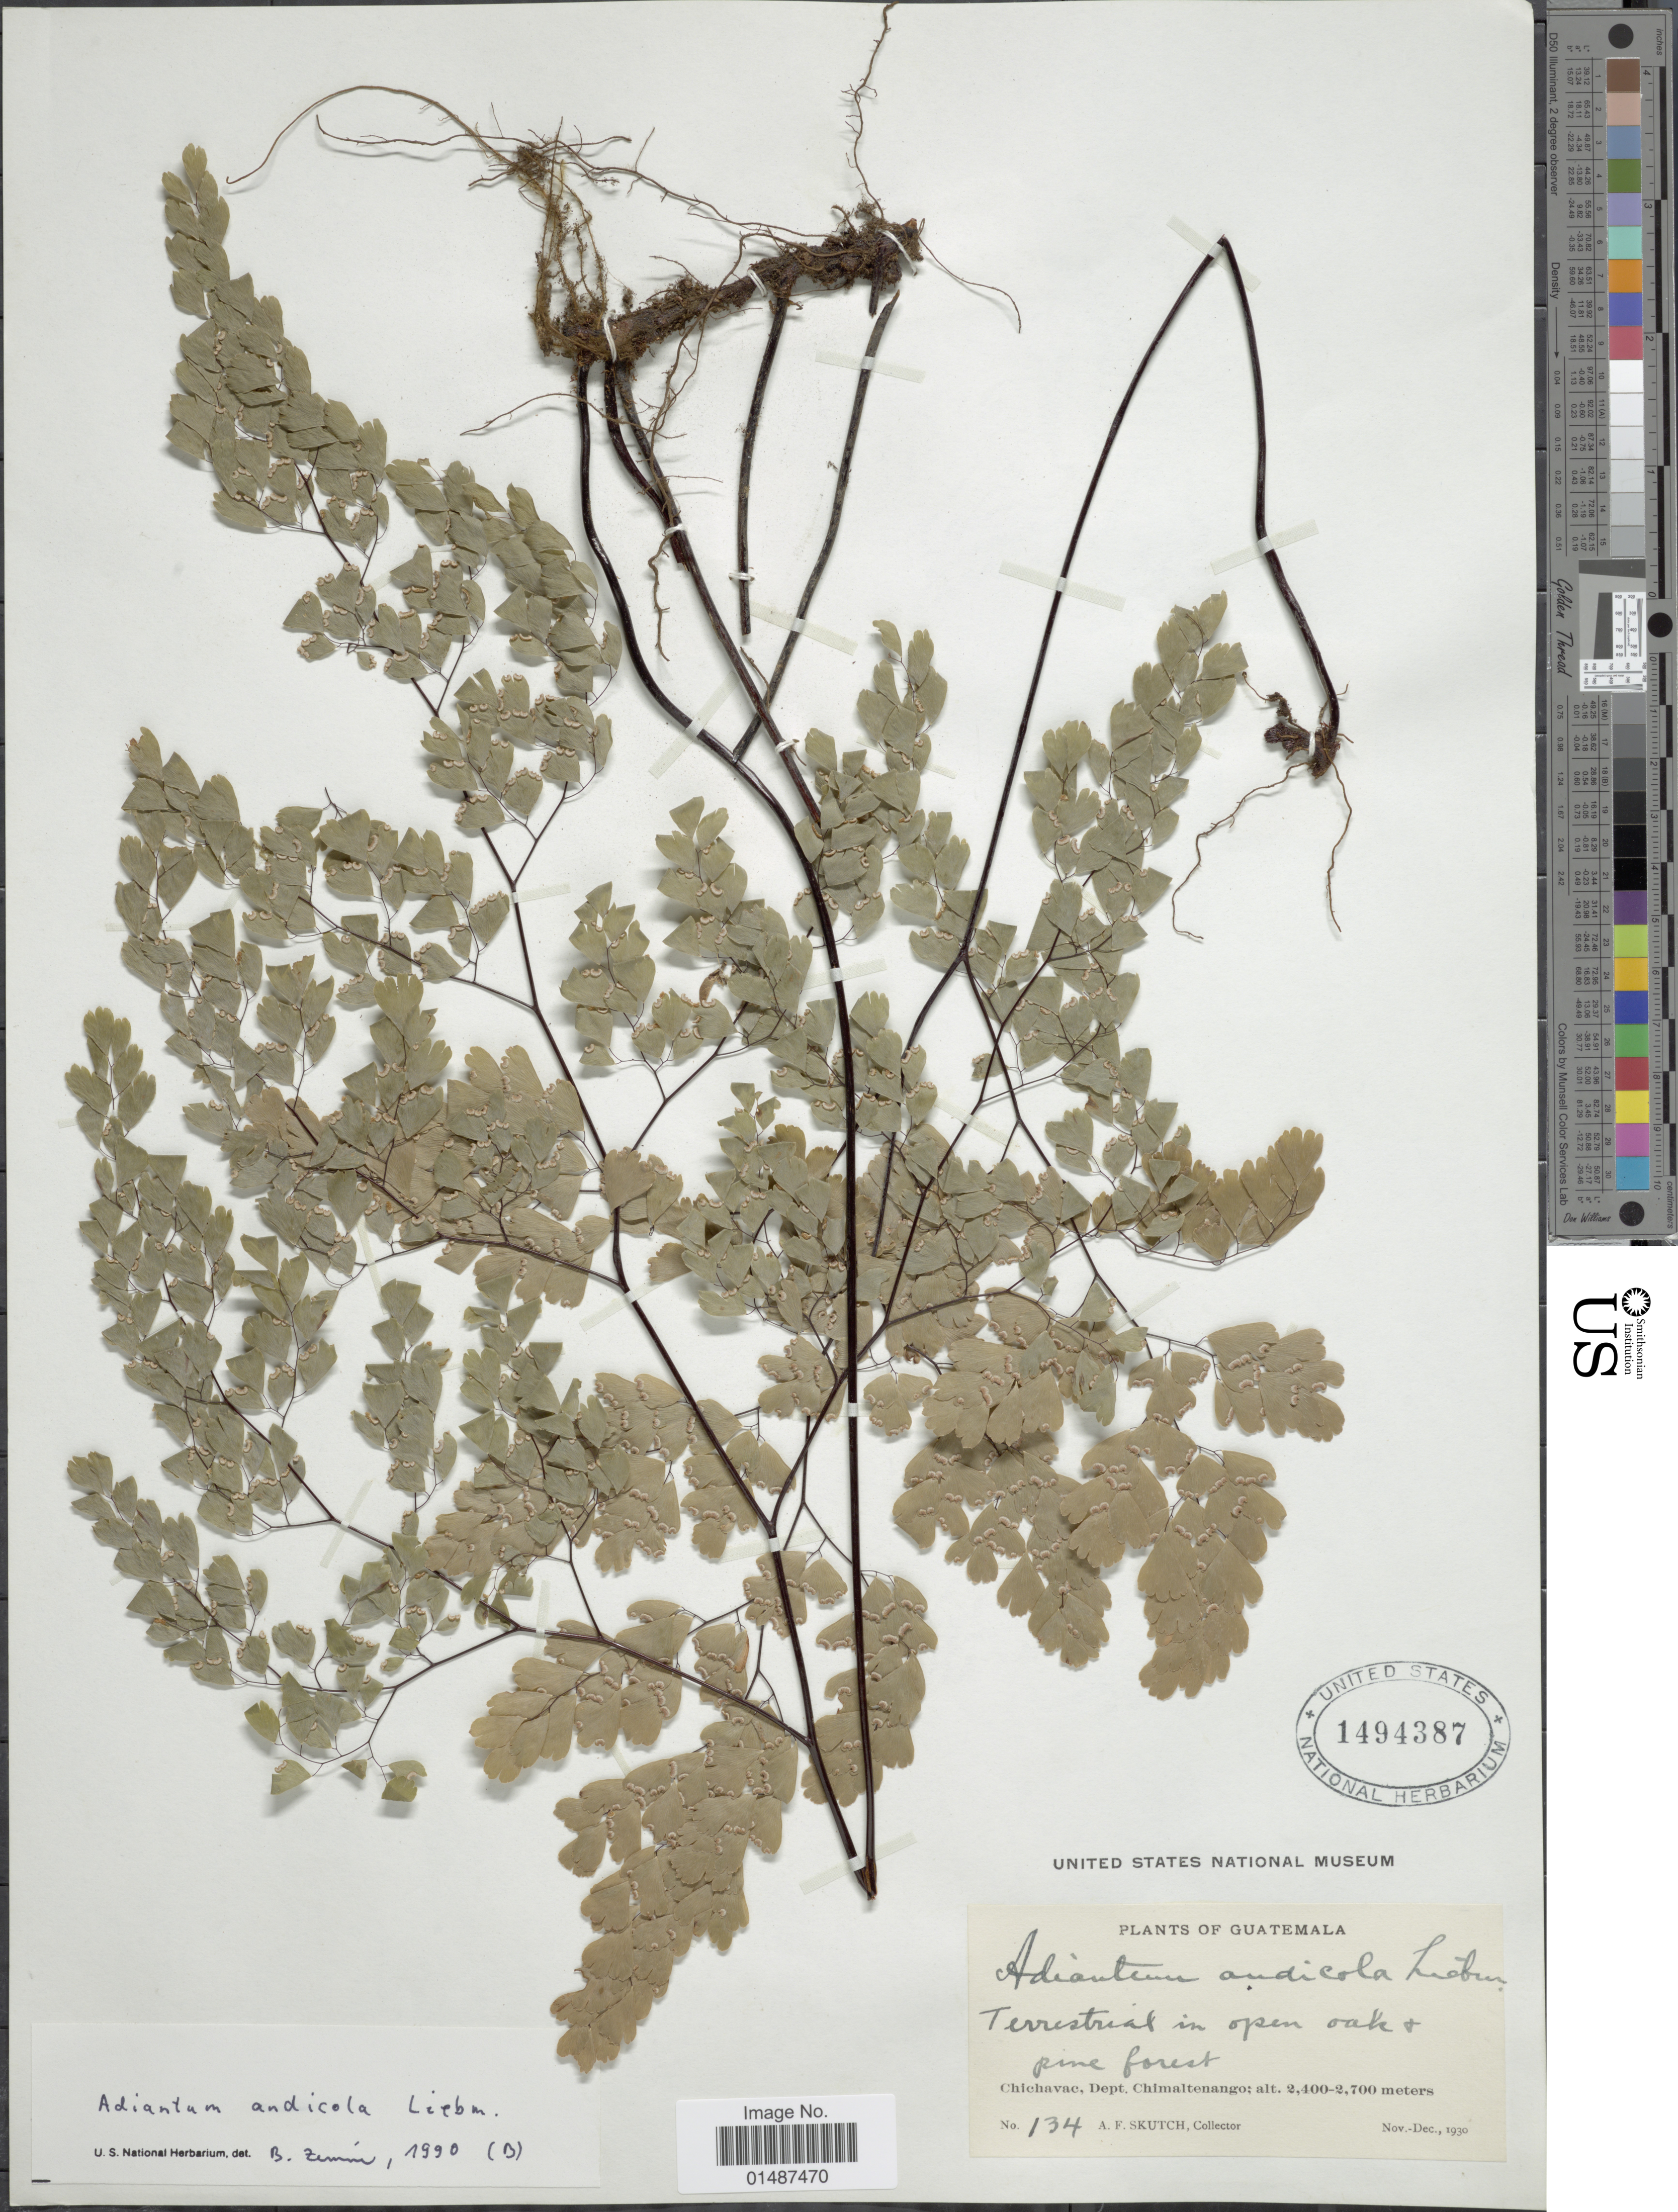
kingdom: Plantae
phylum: Tracheophyta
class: Polypodiopsida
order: Polypodiales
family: Pteridaceae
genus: Adiantum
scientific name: Adiantum andicola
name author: Liebm.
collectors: A. F. Skutch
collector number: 134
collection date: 1930-11/1930-12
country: Guatemala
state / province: Chimaltenango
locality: Chichavac.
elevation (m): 2400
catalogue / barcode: US 1494387